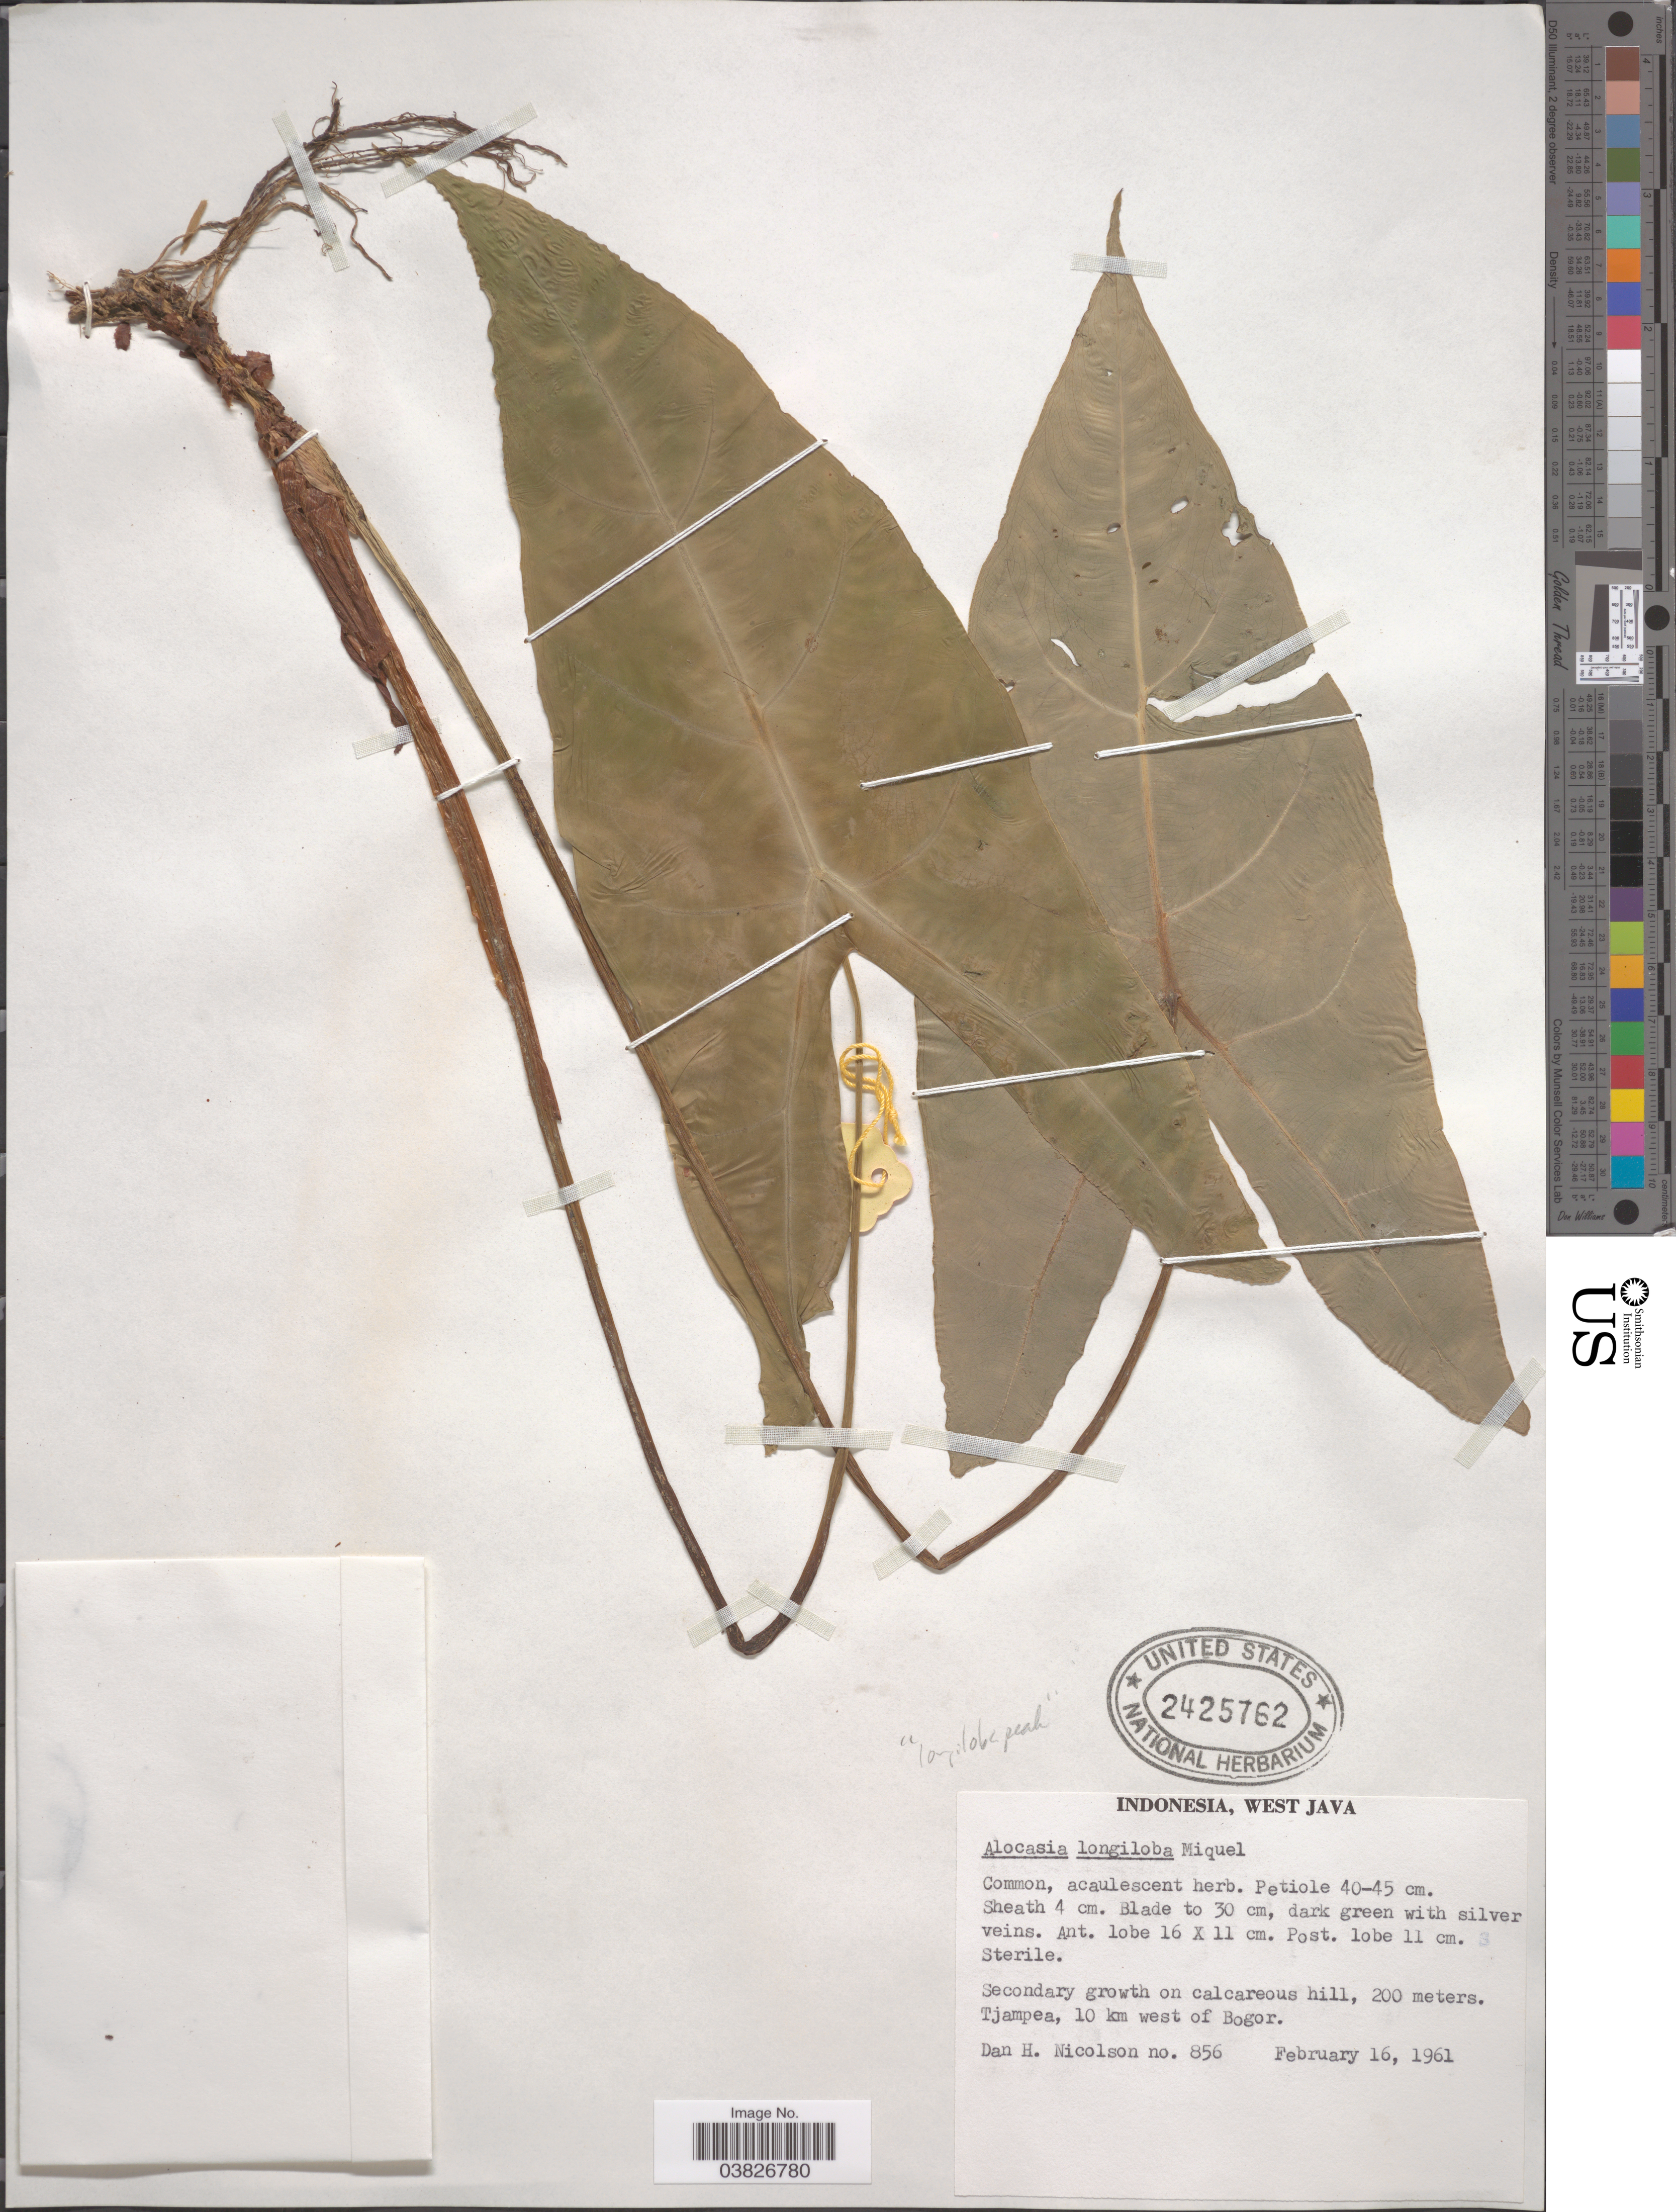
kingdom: Plantae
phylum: Tracheophyta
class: Liliopsida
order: Alismatales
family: Araceae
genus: Alocasia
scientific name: Alocasia longiloba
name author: Miq.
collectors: D. H. Nicolson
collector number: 856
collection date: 1961-02-16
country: Indonesia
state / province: Java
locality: West Java. Tjampea, 10 km west of Bogor.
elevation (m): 200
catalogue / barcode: US 2425762